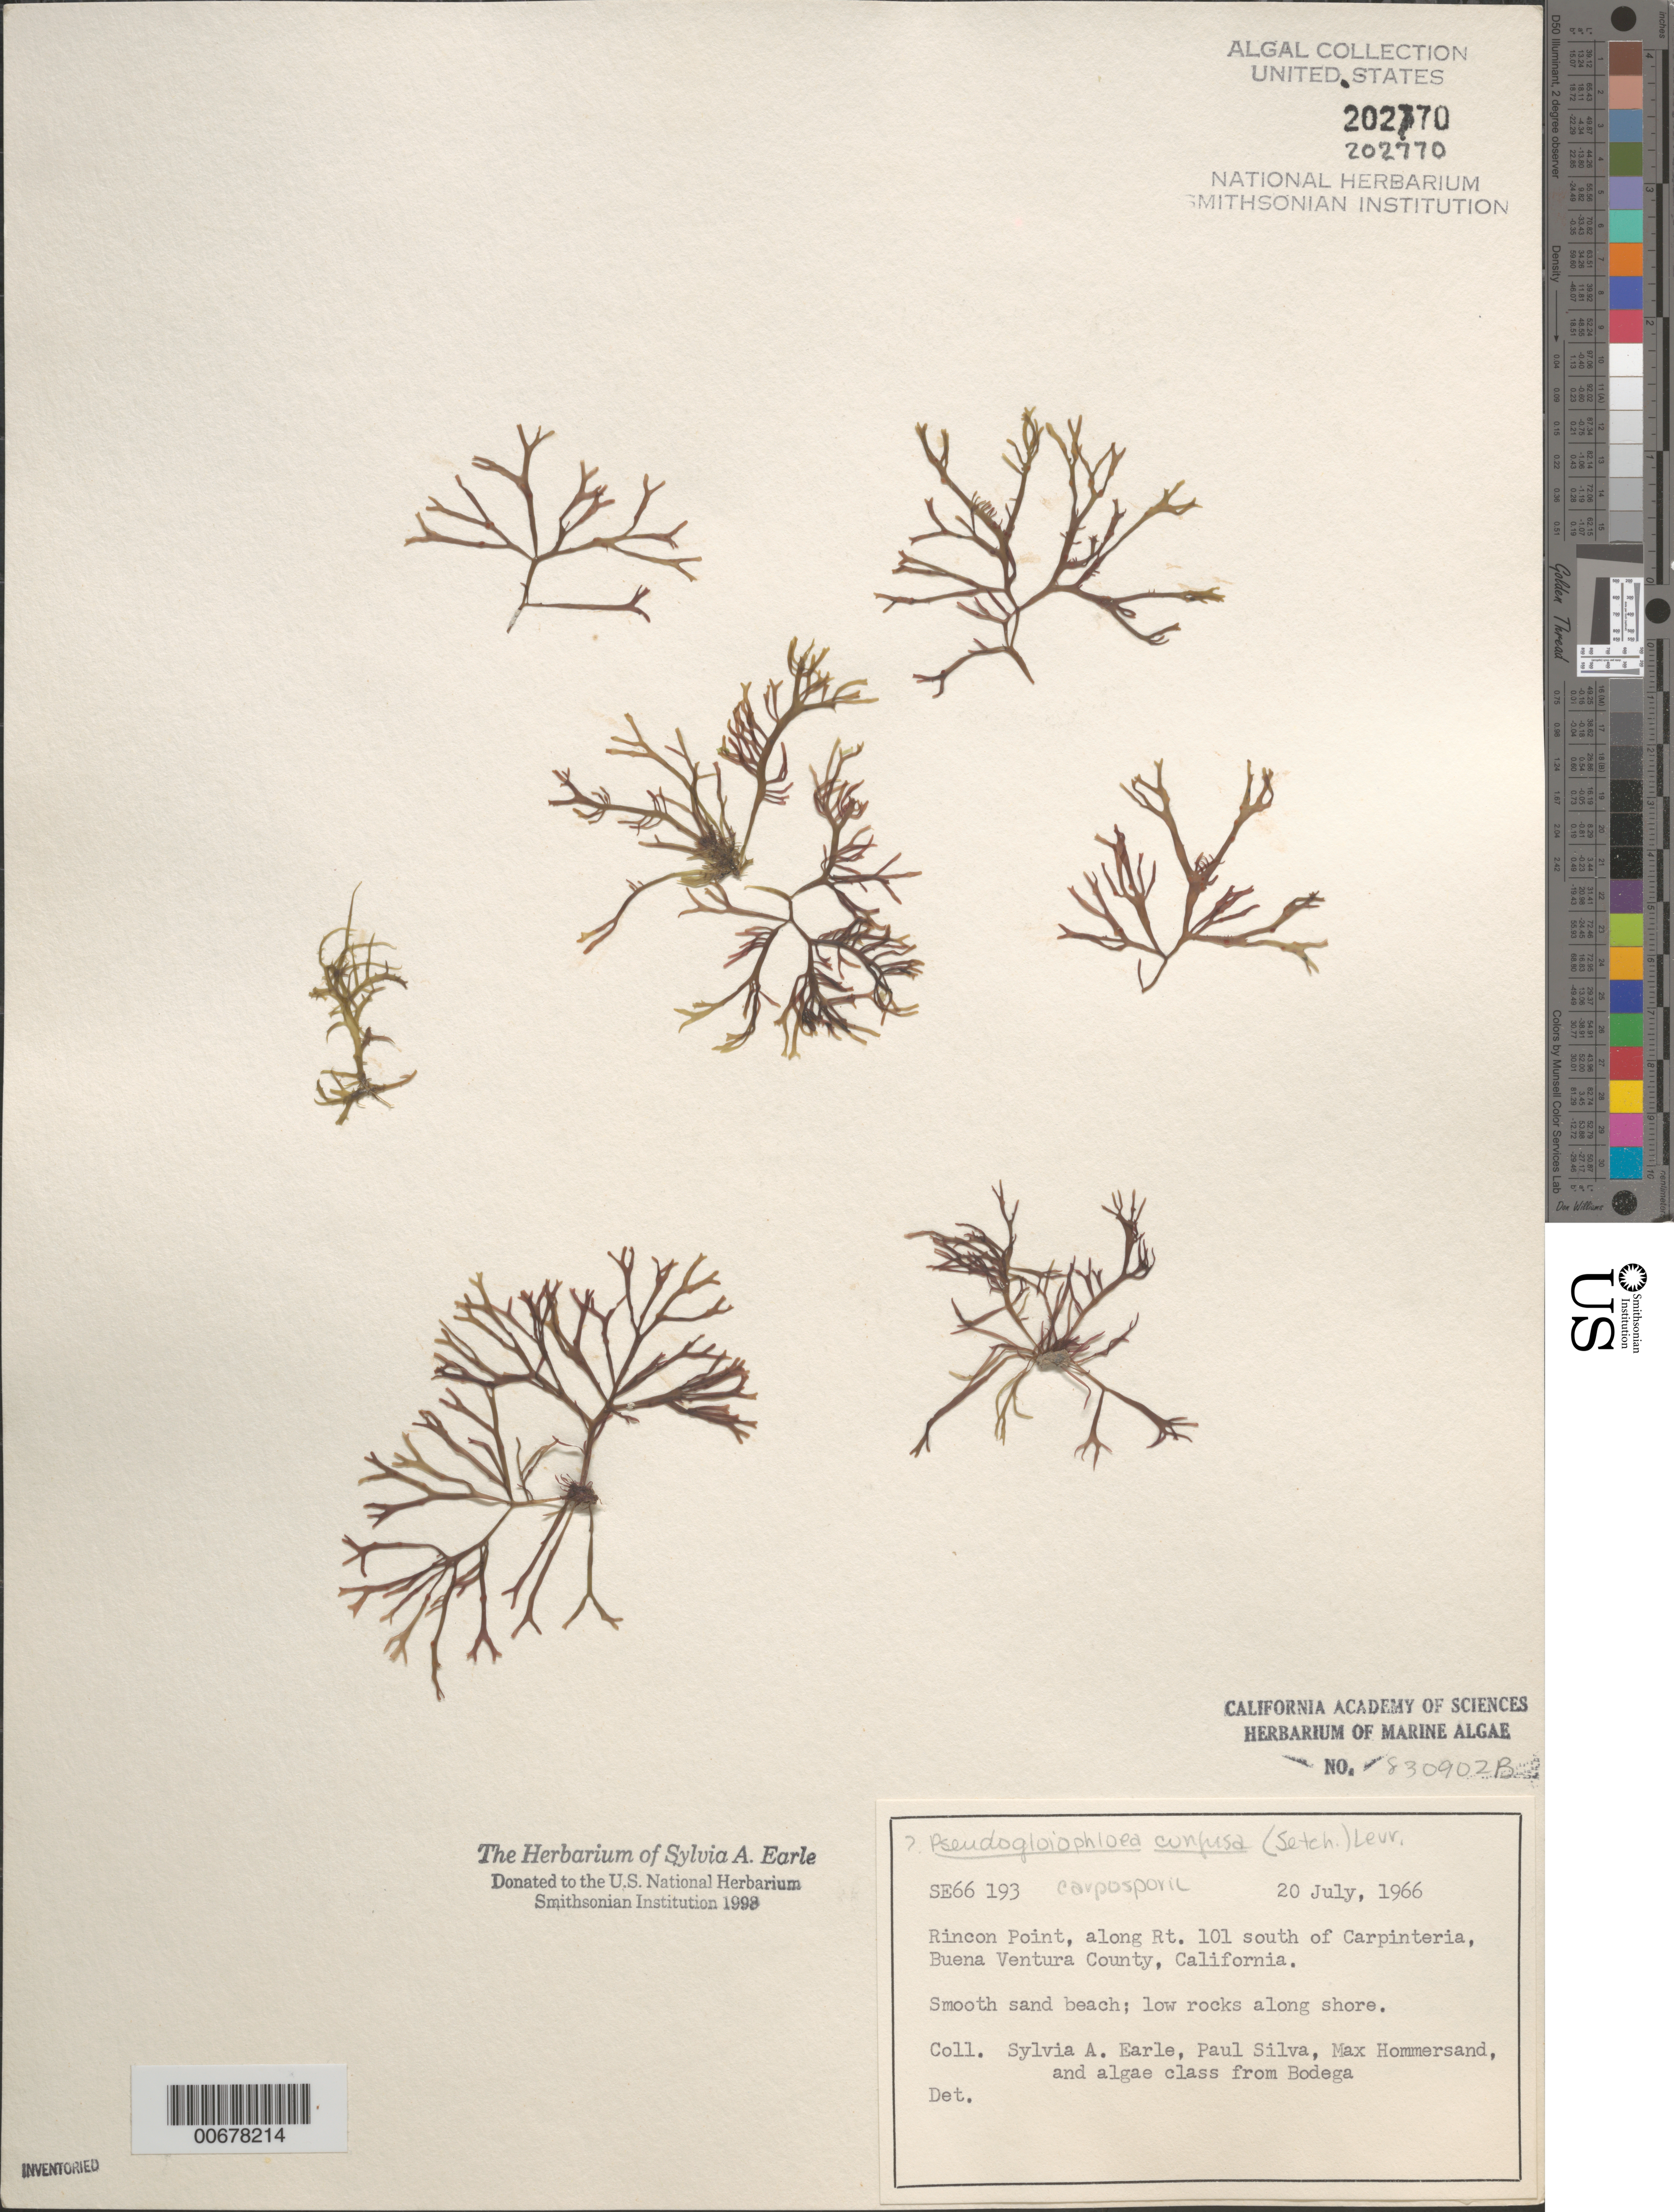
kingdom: Plantae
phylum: Rhodophyta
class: Florideophyceae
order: Nemaliales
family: Scinaiaceae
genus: Scinaia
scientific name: Scinaia confusa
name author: (Setch.) Huisman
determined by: Algae name updating Project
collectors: S. A. Earle, P. C. Silva, M. H. Hommersand & Bodega Algae Class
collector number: SE 66193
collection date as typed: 20 Jul 1966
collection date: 1966-07-20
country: United States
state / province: California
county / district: Ventura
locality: Rincon Point, Route 101 south of Carpinteria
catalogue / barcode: US 202770